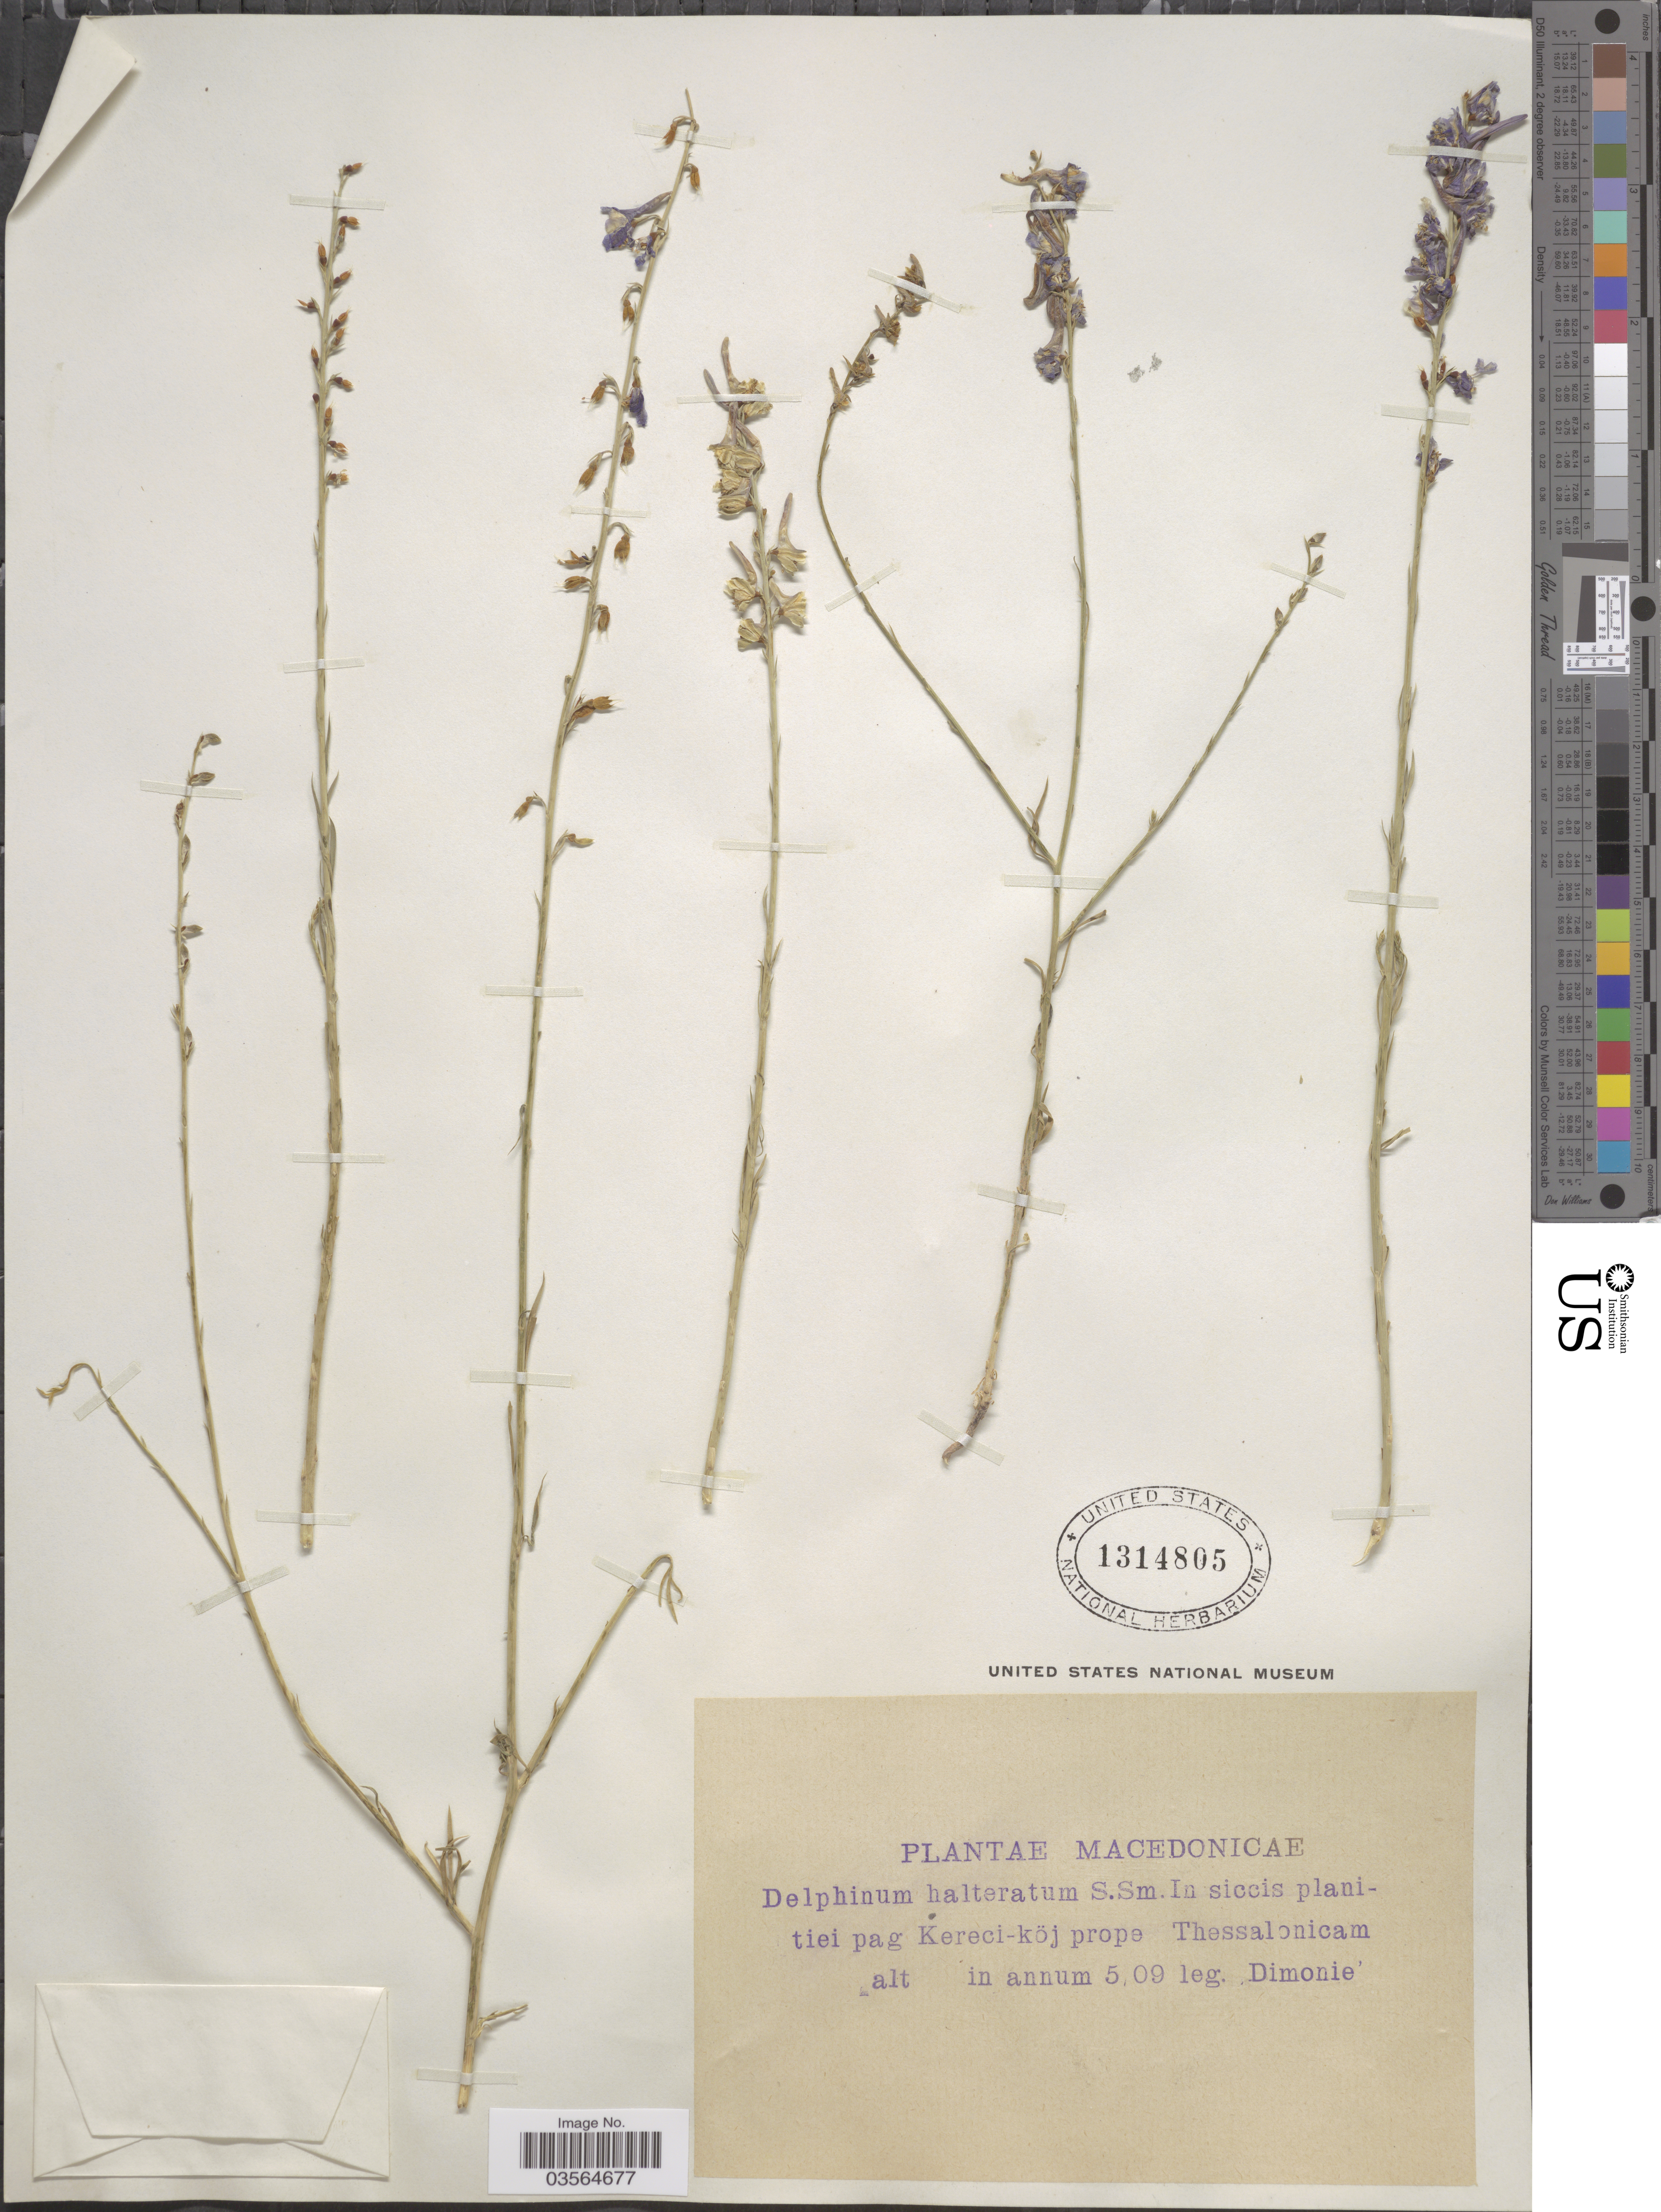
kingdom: Plantae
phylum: Tracheophyta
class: Magnoliopsida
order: Ranunculales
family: Ranunculaceae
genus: Delphinium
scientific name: Delphinium peregrinum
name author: L.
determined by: Du Pasquier, P.-E.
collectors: -. Dimonie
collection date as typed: Transcribed d/m/y: /5/9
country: North Macedonia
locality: In siccis planitiei pag Kereci-köj prope Thessalonicam.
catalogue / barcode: US 1314805